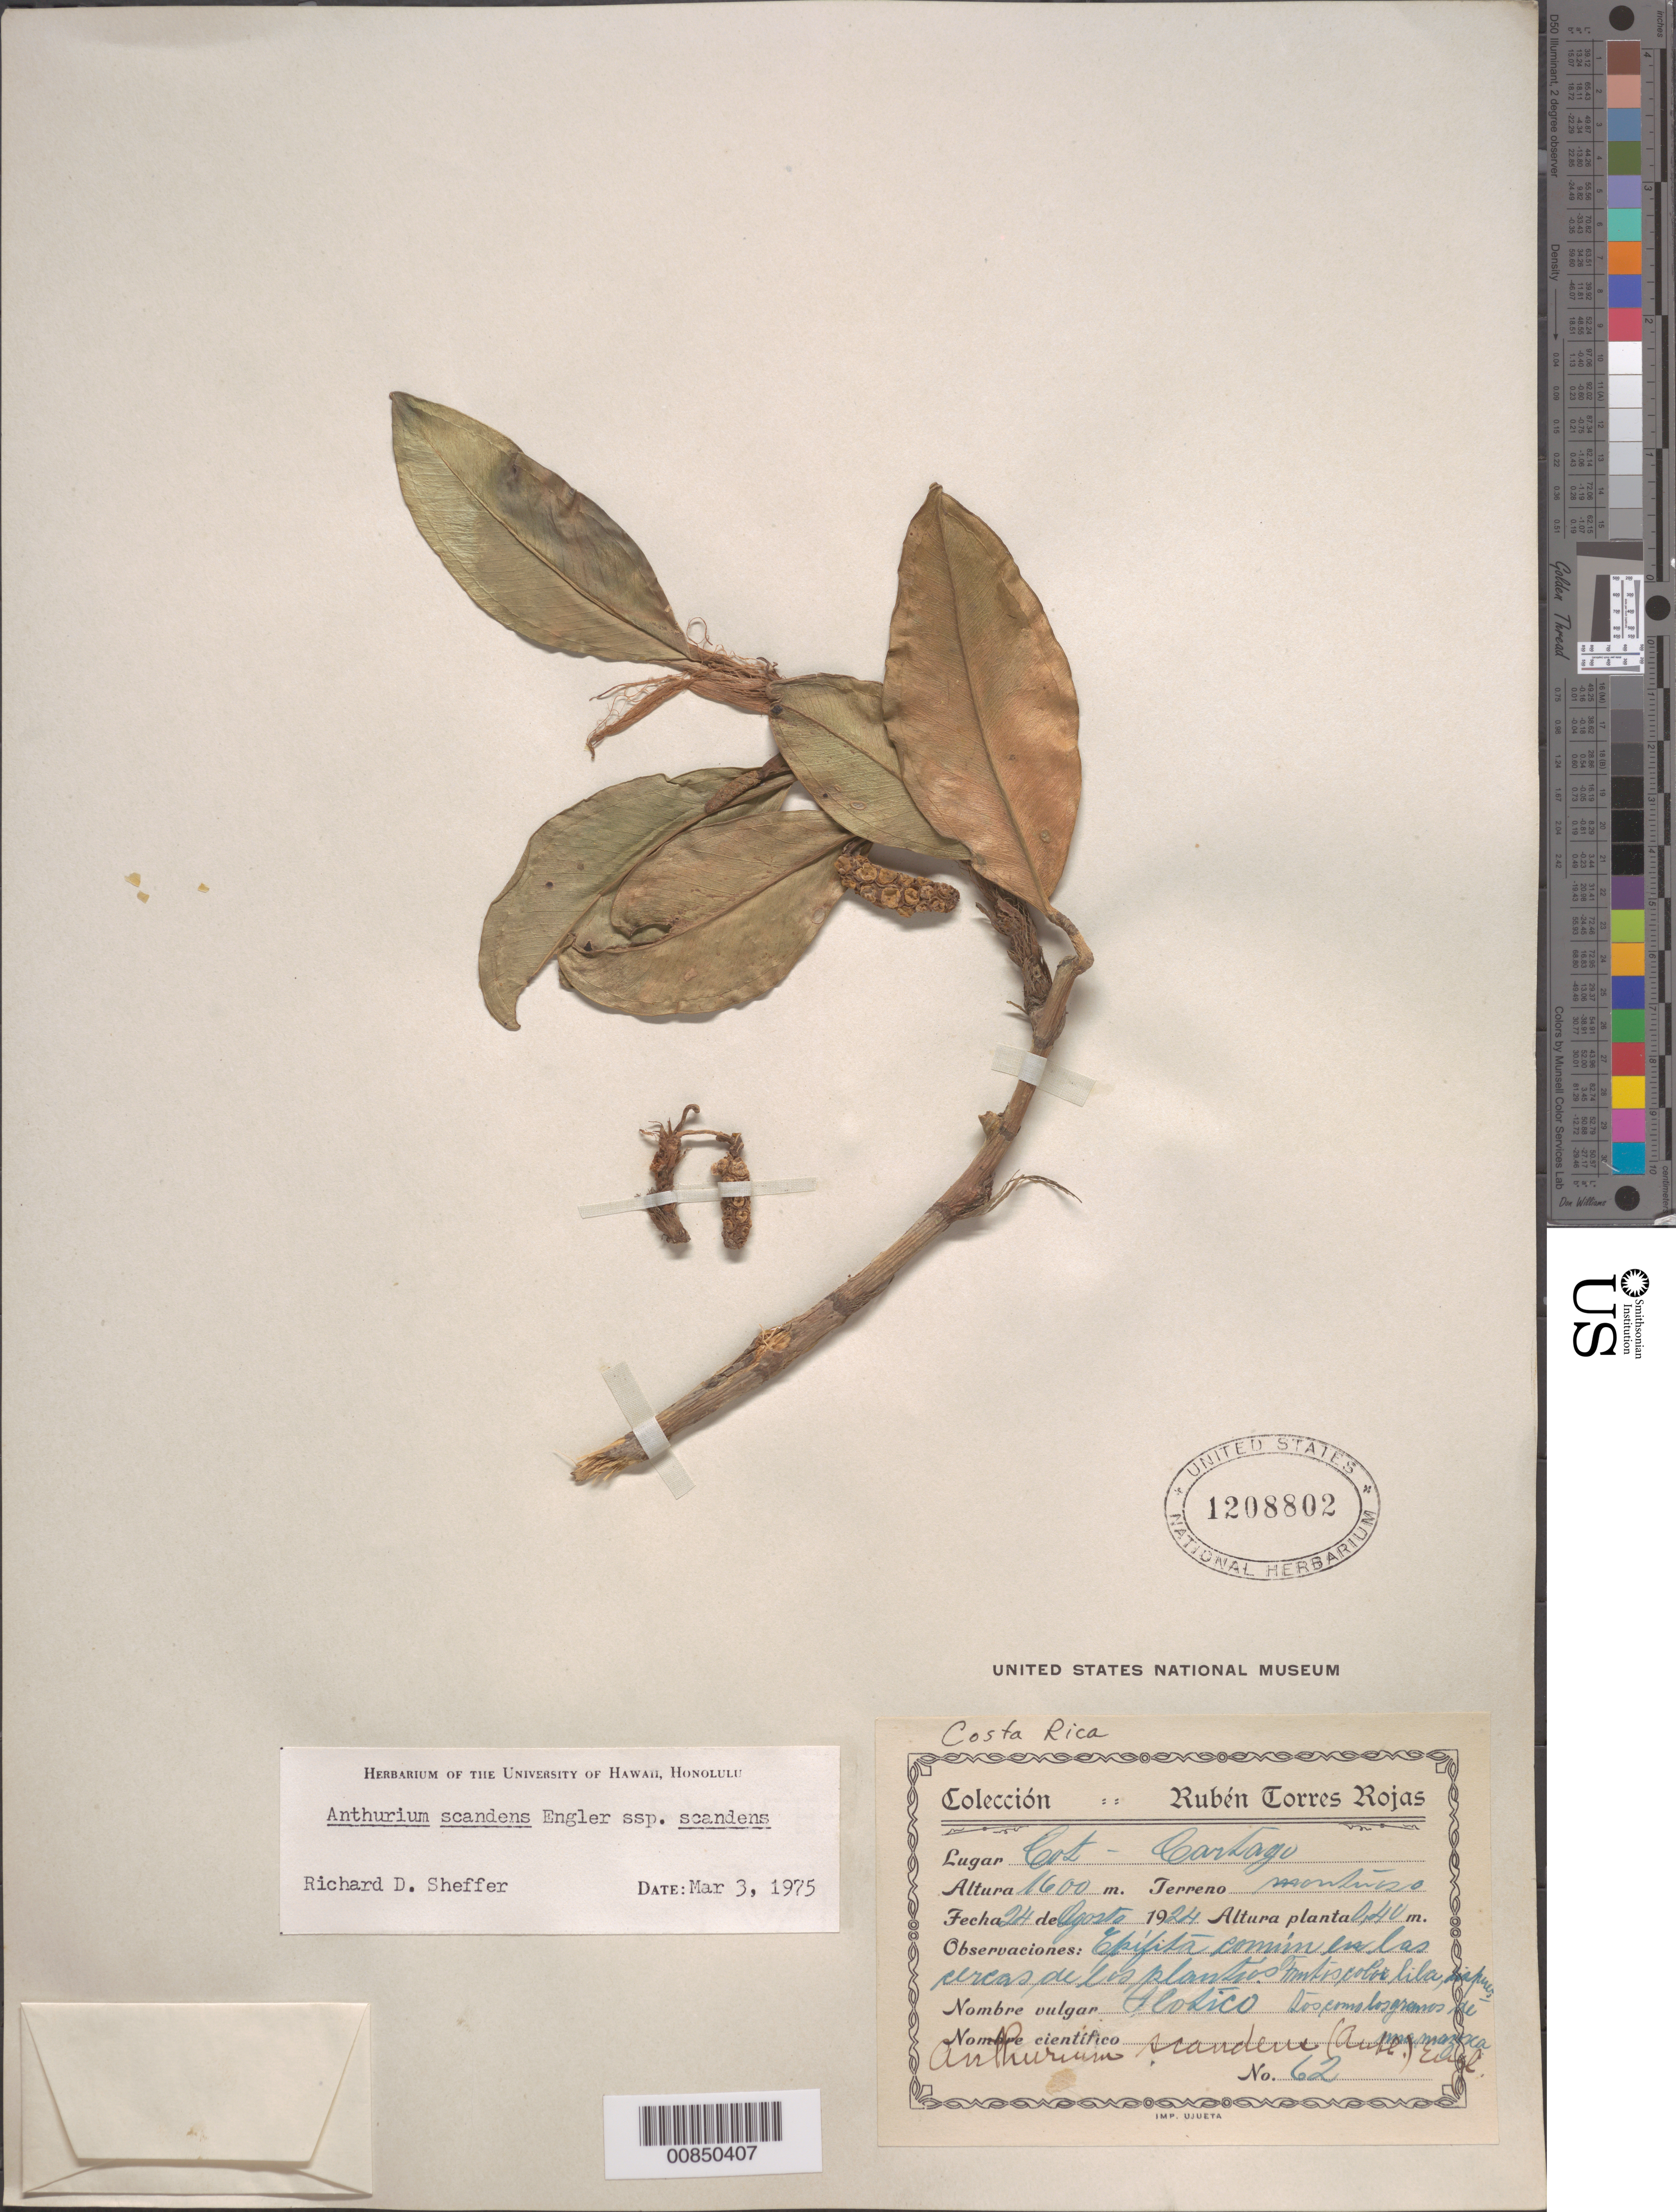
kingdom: Plantae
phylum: Tracheophyta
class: Liliopsida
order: Alismatales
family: Araceae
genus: Anthurium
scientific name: Anthurium scandens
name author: (Aubl.) Engl.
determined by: Sheffer, R. D.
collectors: R. Rojas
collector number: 62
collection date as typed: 24 Aug 1924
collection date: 1924-08-24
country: Dominican Republic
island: Hispaniola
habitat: Montaniso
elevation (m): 1600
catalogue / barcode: US 1208802